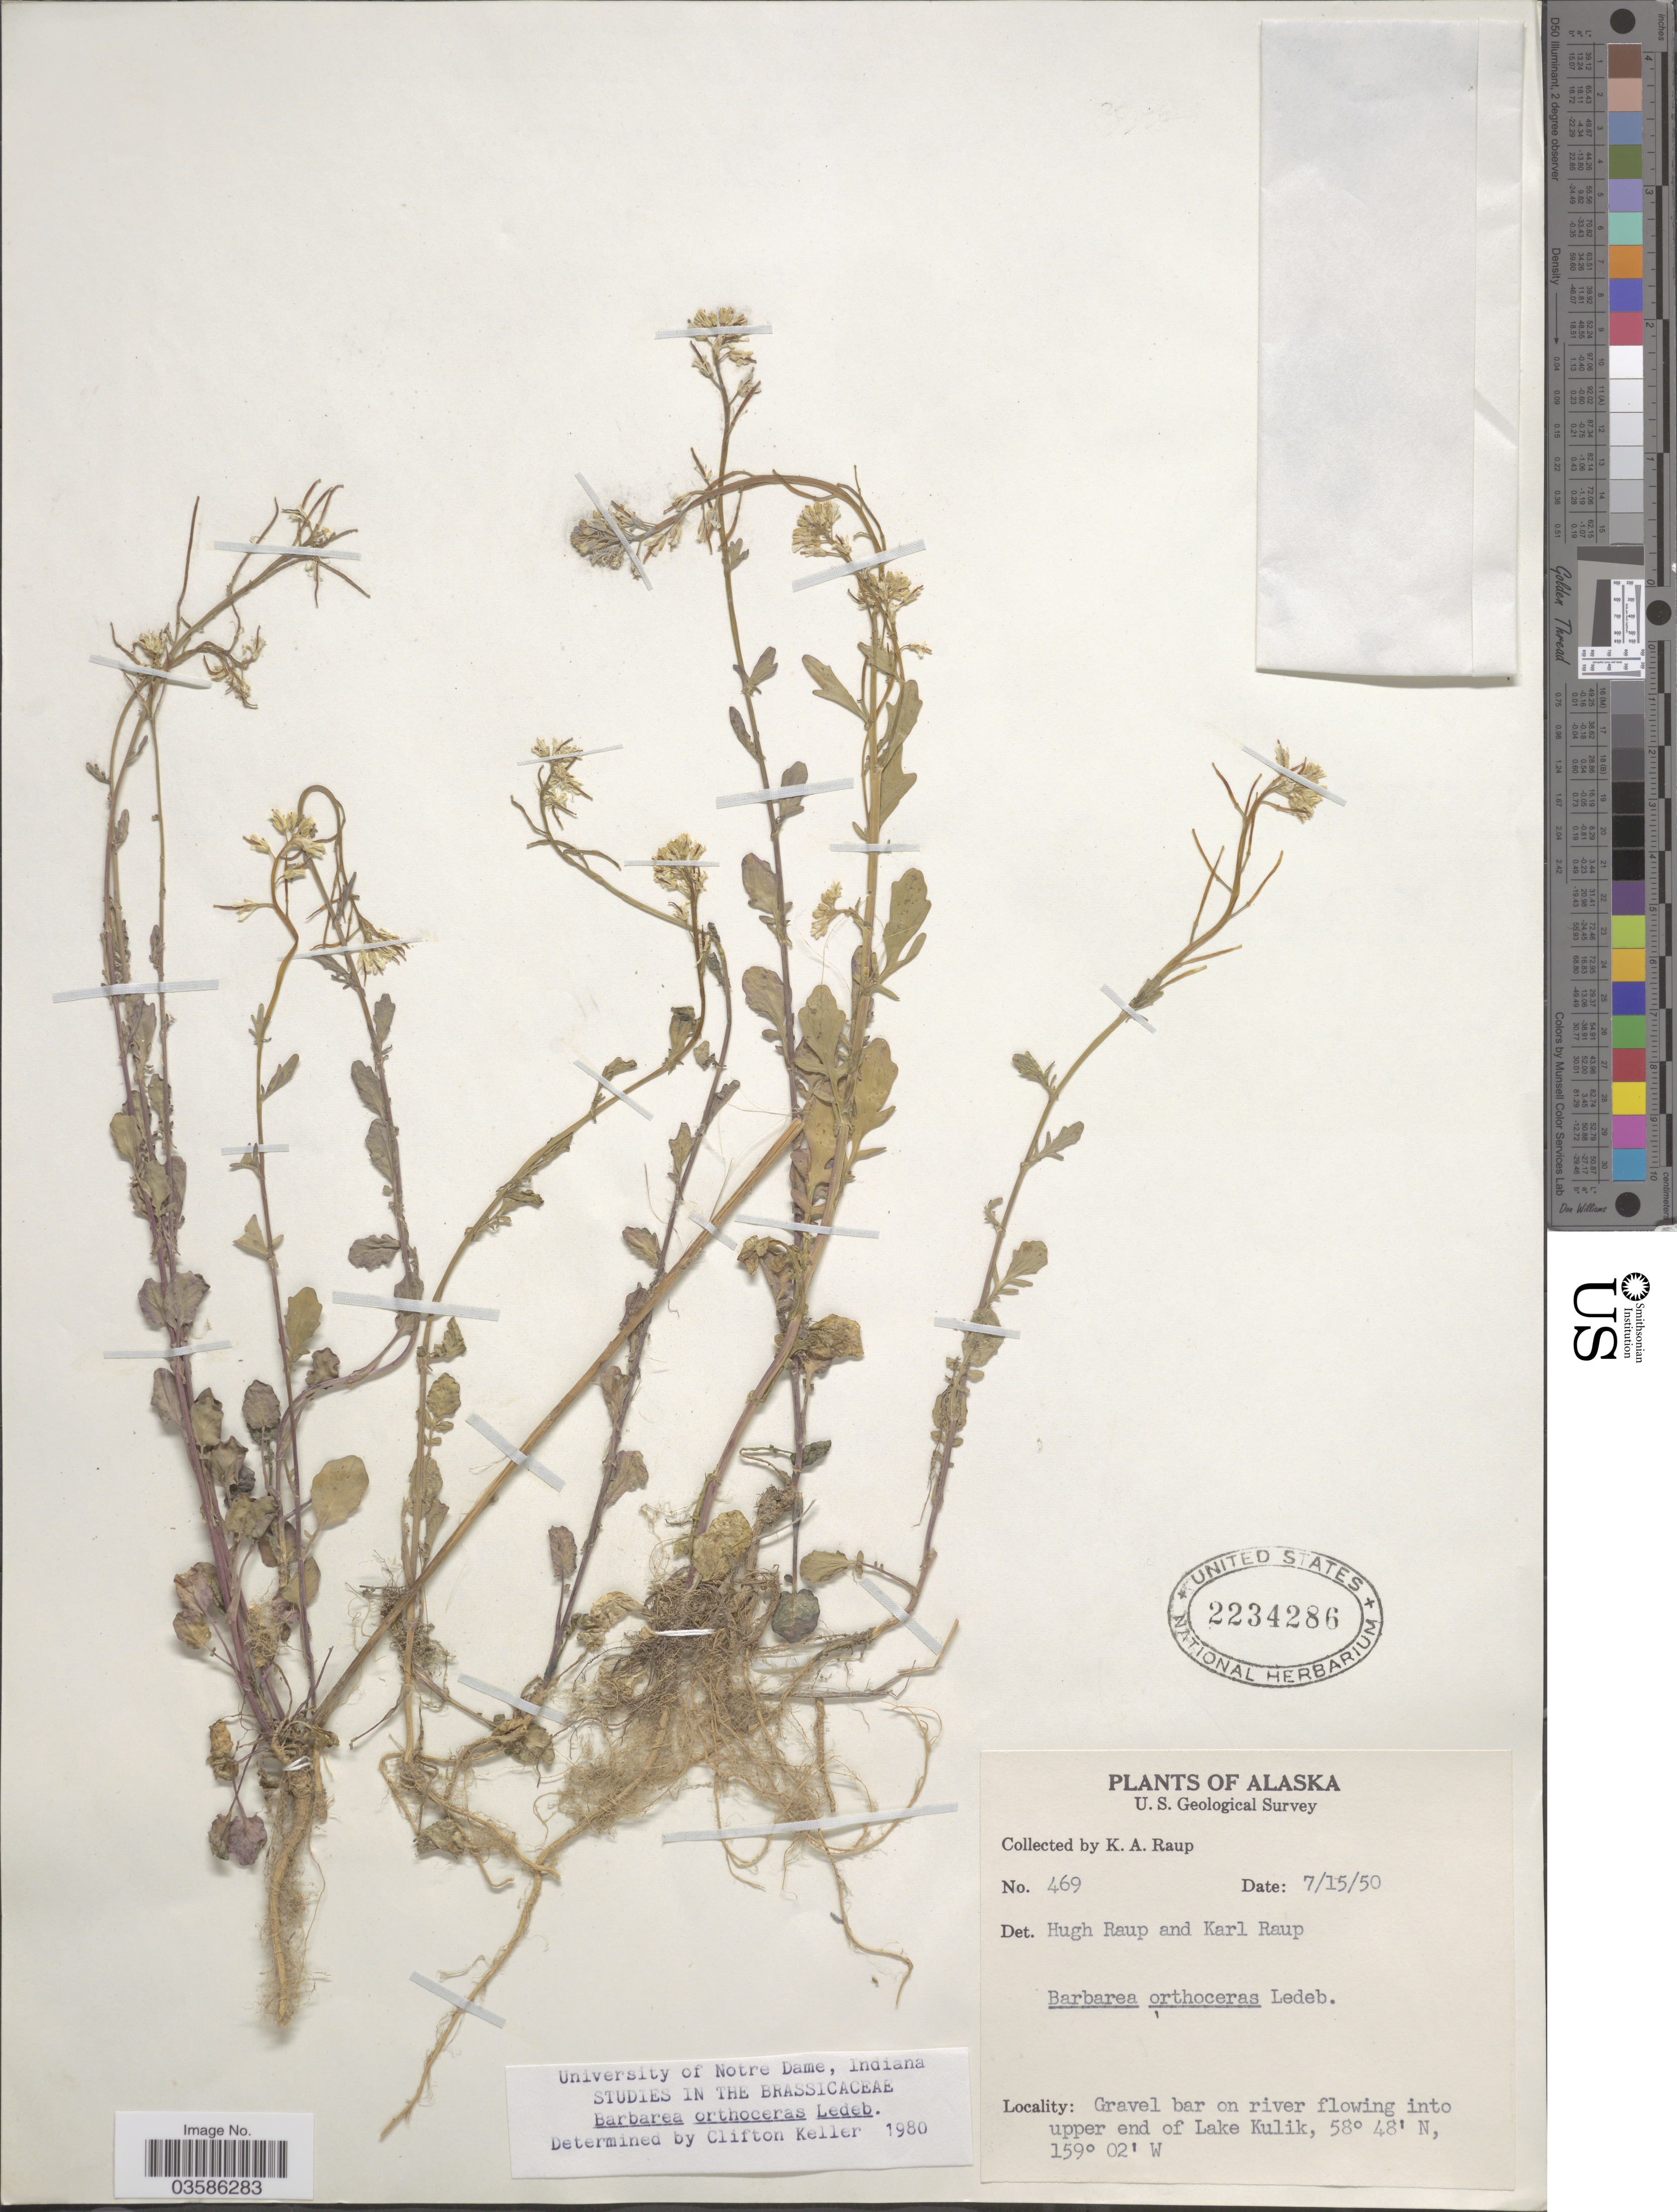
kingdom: Plantae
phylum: Tracheophyta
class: Magnoliopsida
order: Brassicales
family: Brassicaceae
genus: Barbarea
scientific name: Barbarea orthoceras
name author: Ledeb.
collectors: K. Raup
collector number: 469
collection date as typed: Transcribed d/m/y: 15/7/50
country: United States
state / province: Alaska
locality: Gravel bar on river flowing into upper end of Lake Kulik.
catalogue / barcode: US 2234286